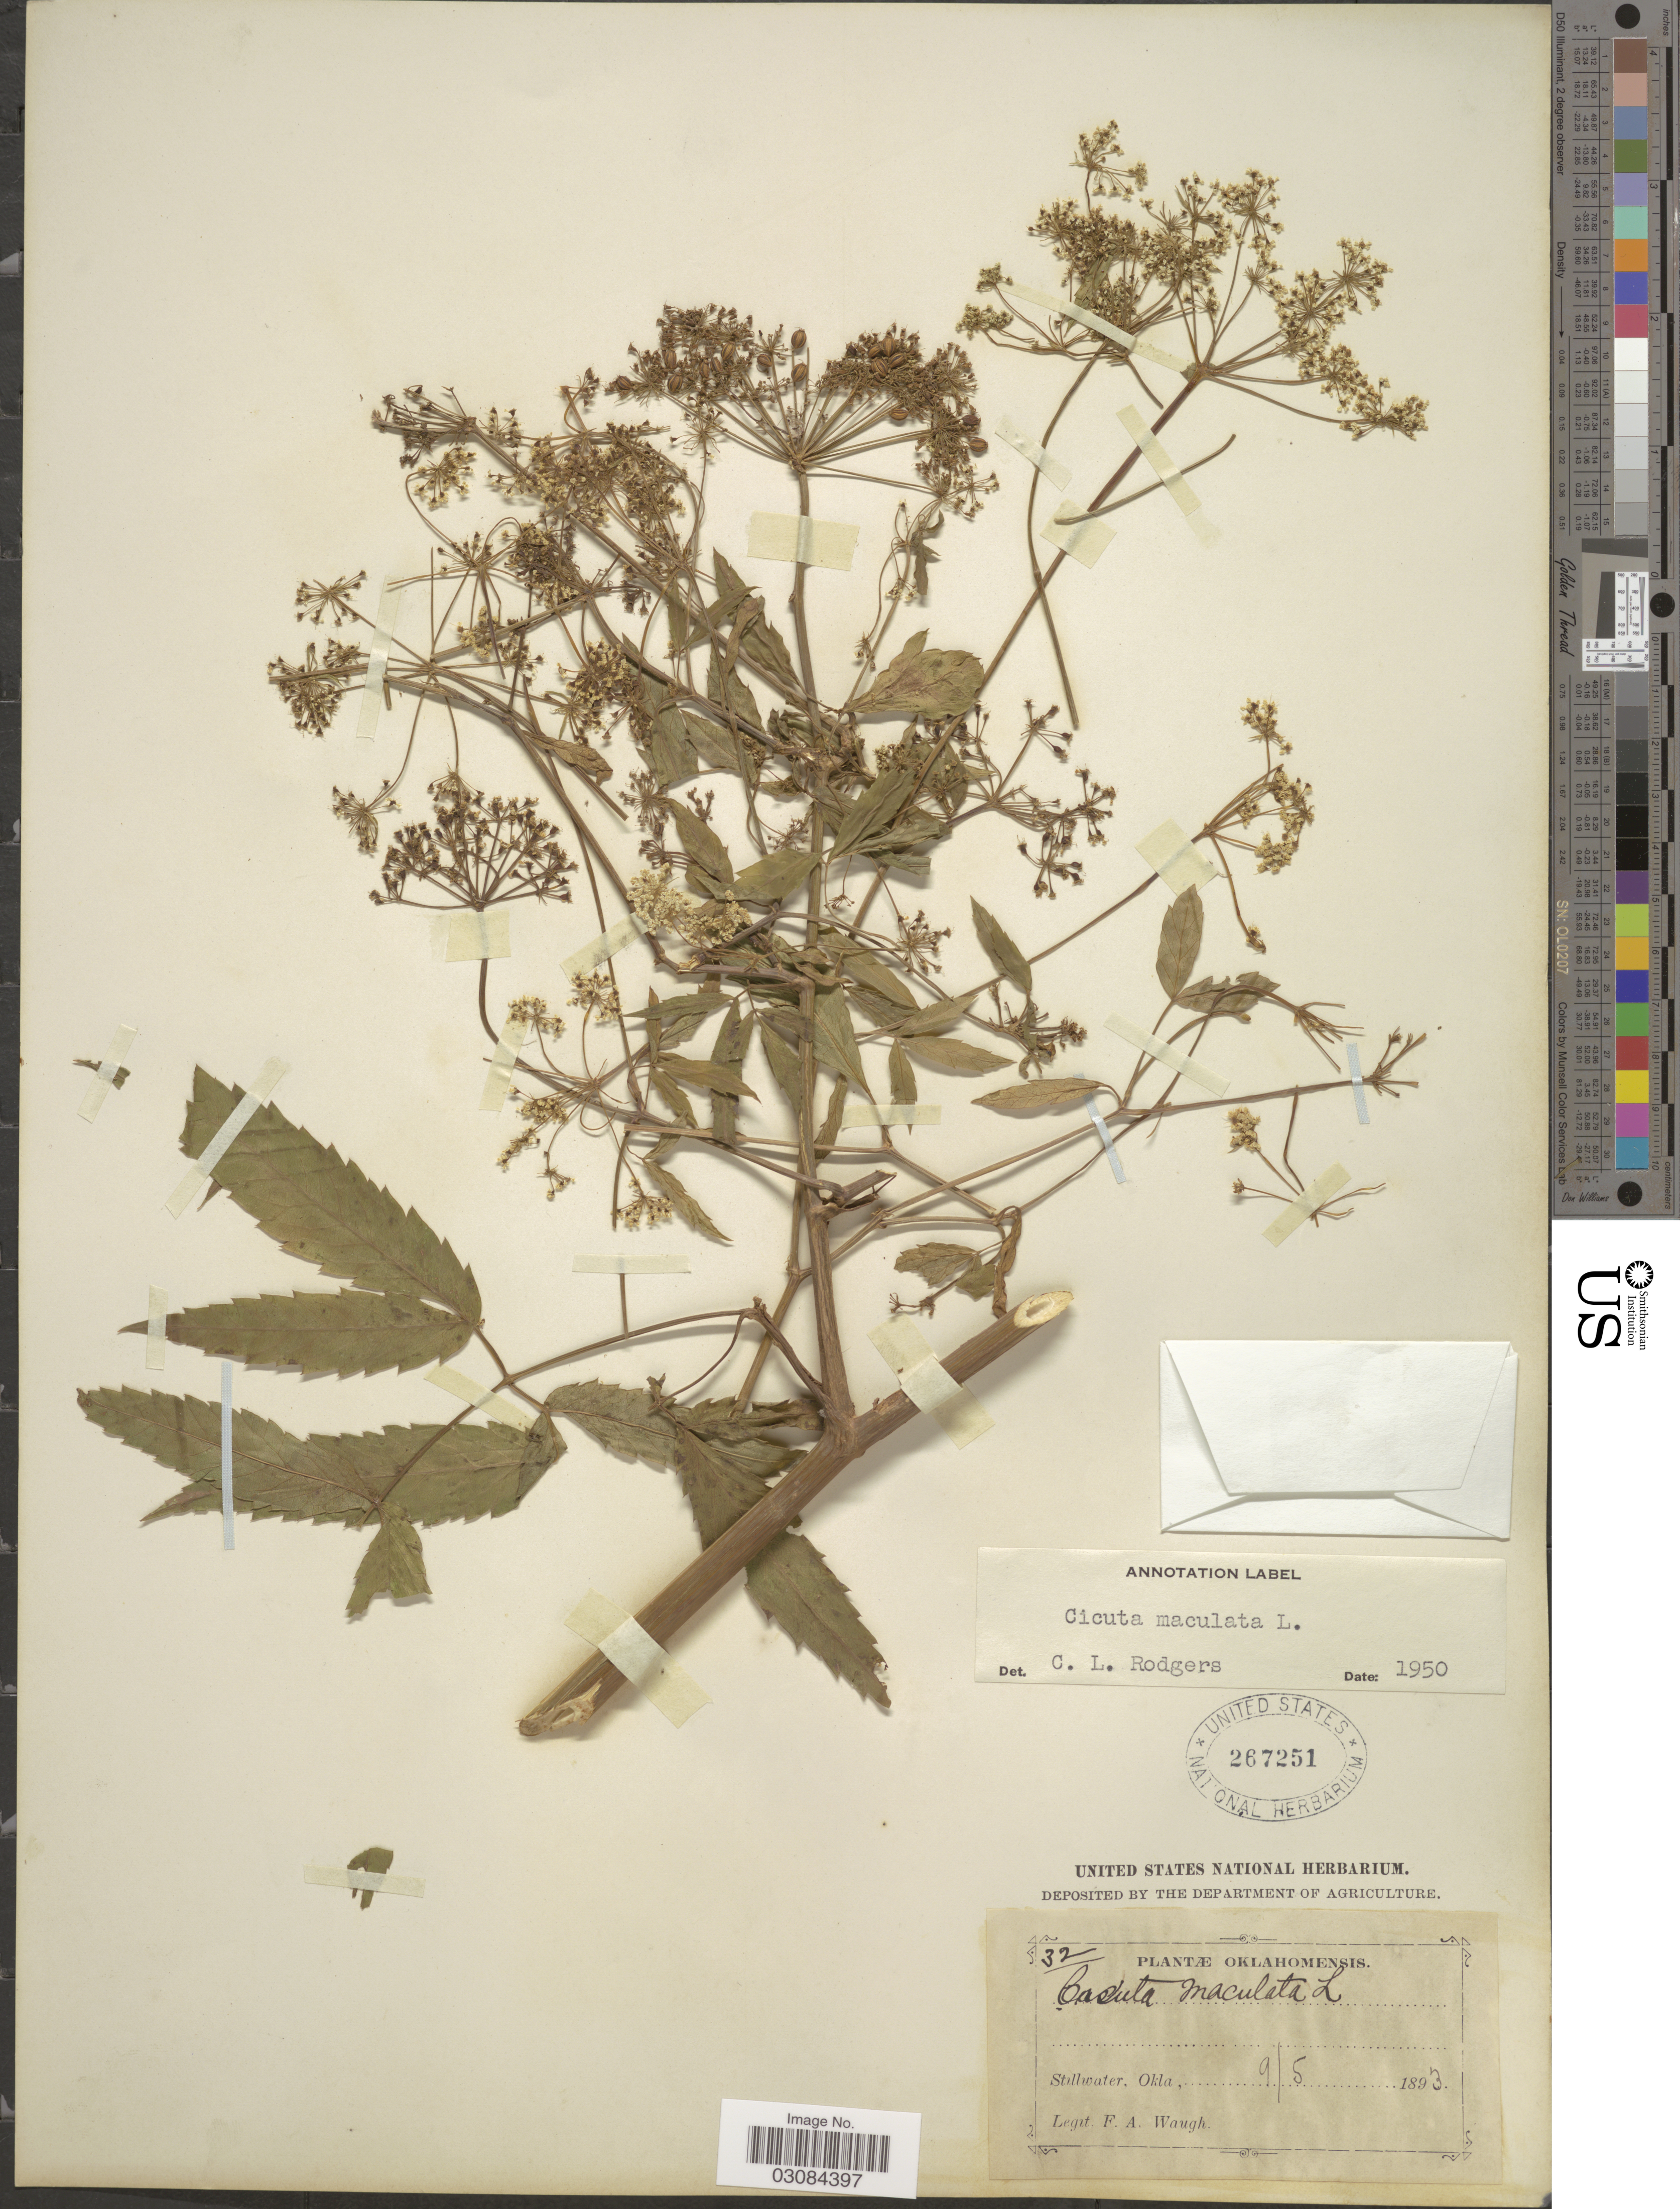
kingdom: Plantae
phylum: Tracheophyta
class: Magnoliopsida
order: Apiales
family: Apiaceae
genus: Cicuta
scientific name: Cicuta maculata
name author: L.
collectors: F. Waugh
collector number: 32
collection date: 1893-09-05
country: United States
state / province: Oklahoma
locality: Stillwater, Okla.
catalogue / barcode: US 267251